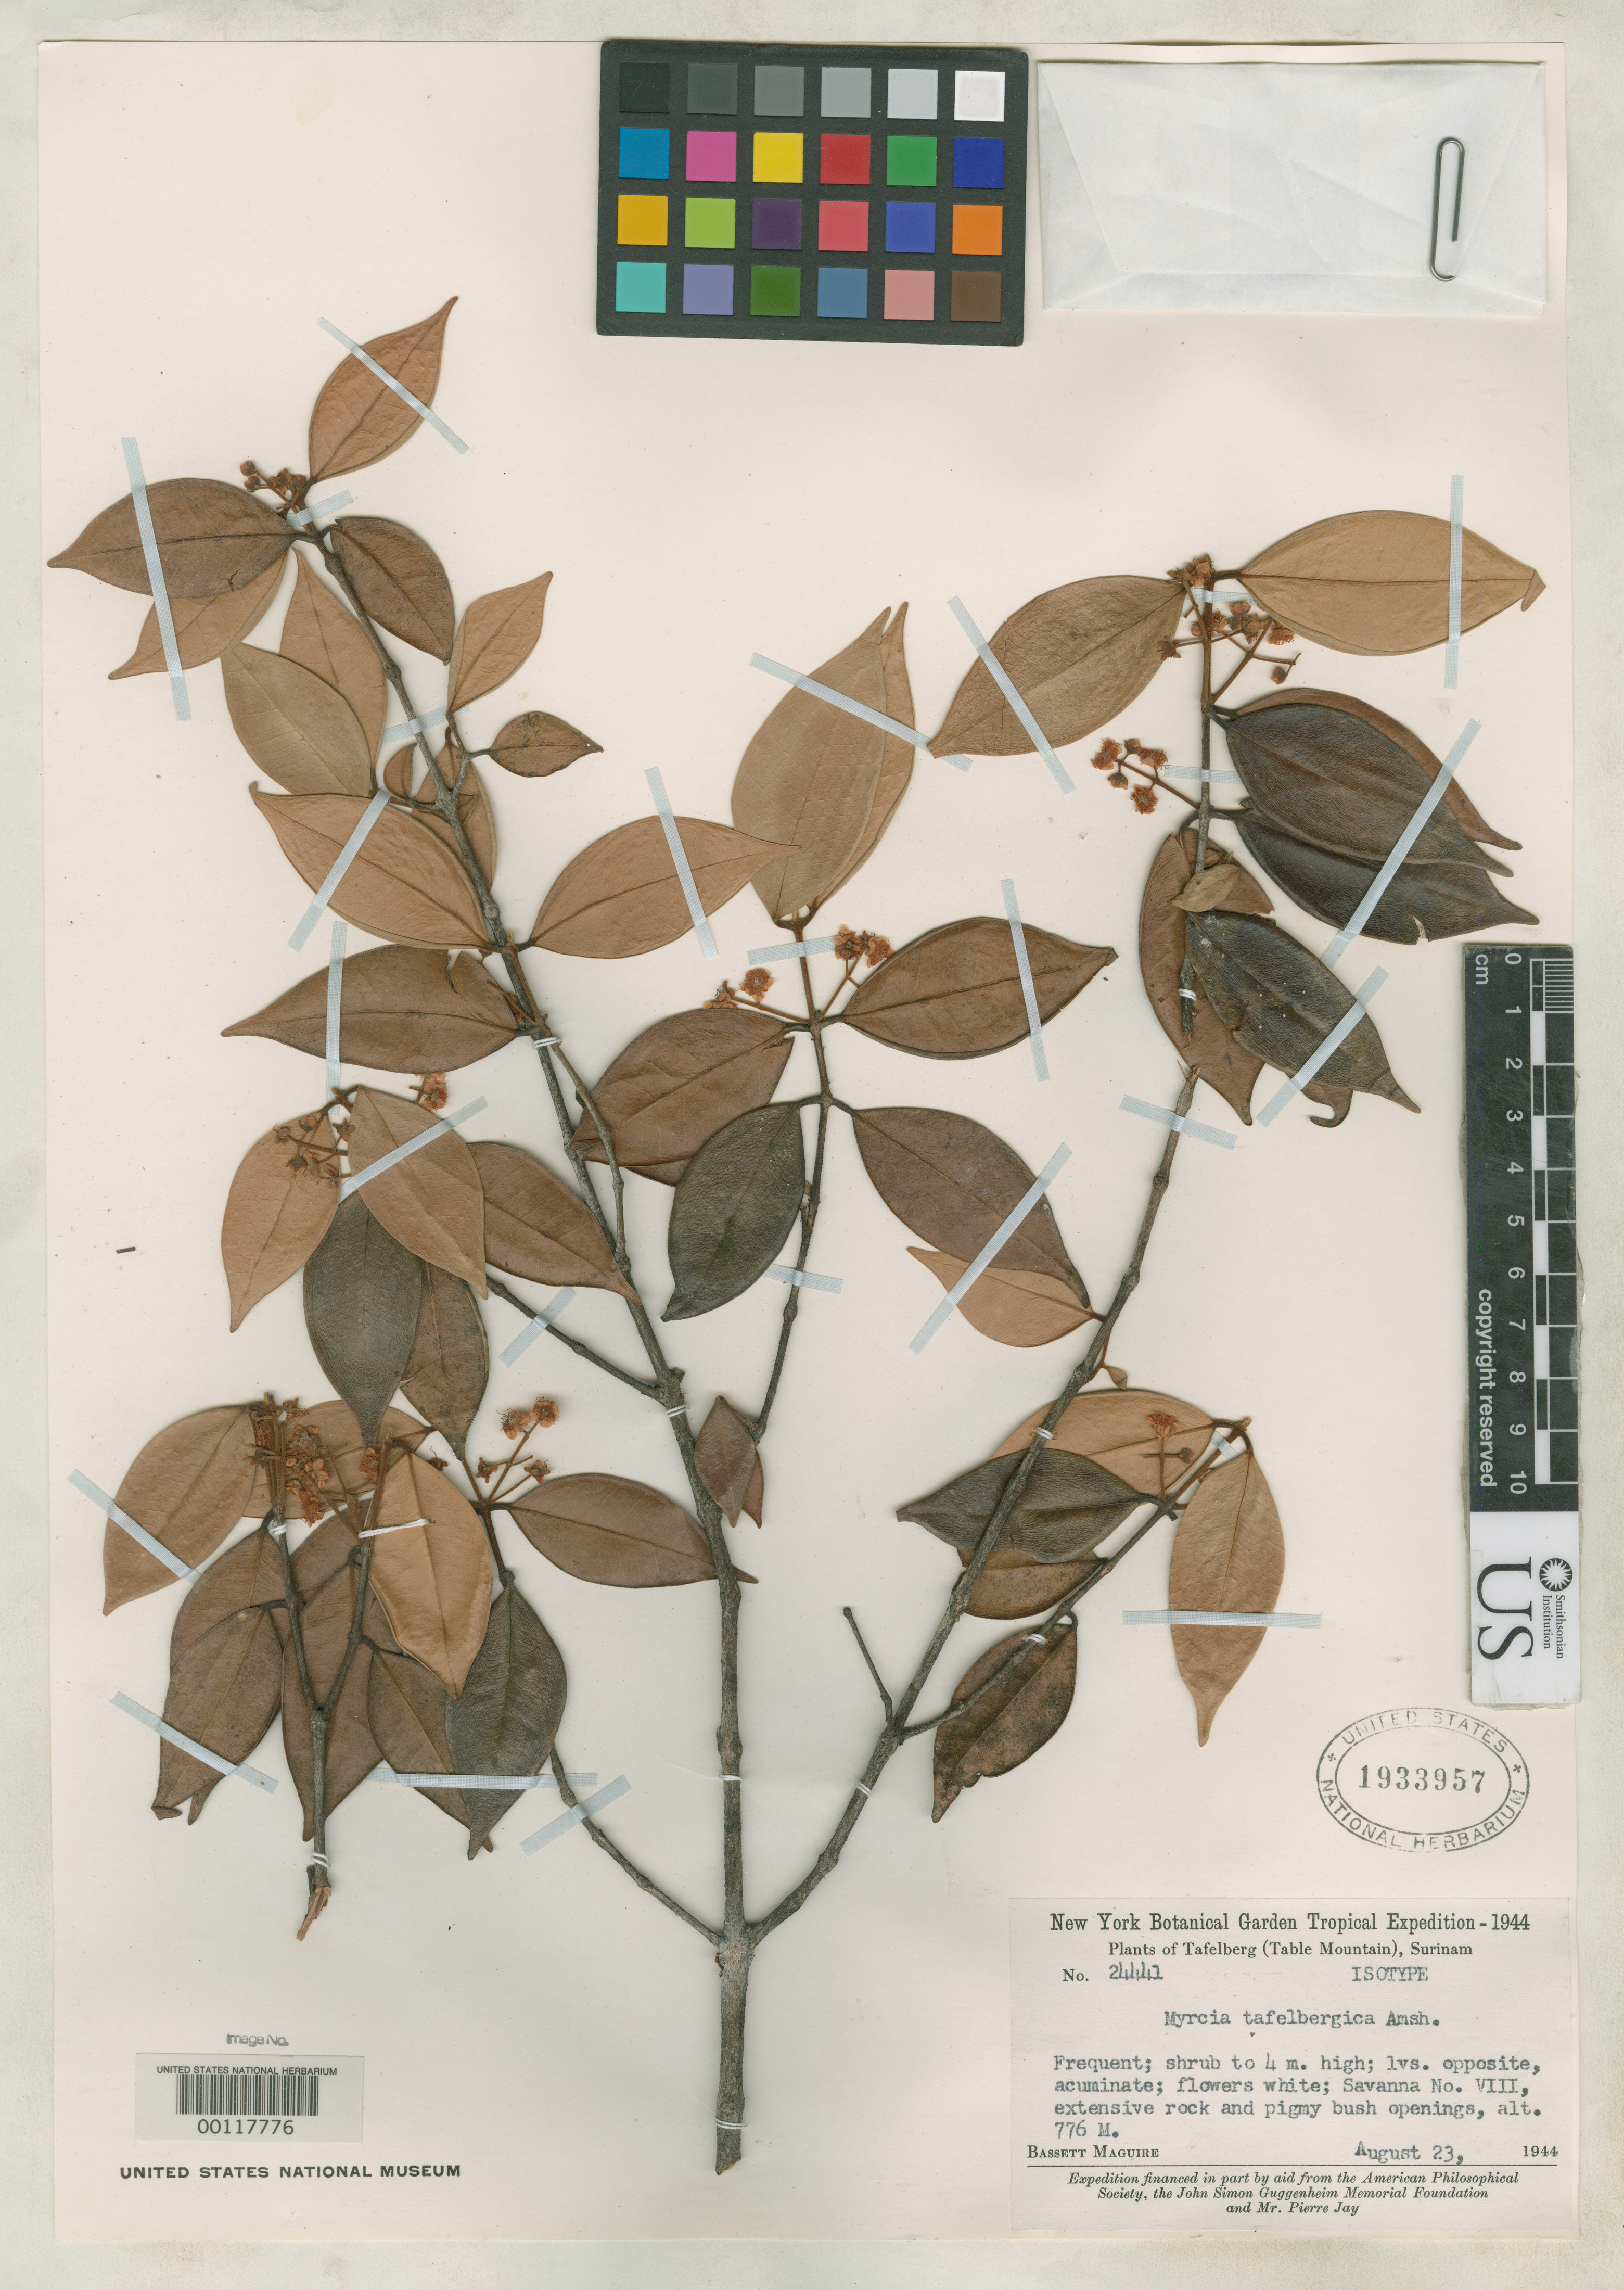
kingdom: Plantae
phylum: Tracheophyta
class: Magnoliopsida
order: Myrtales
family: Myrtaceae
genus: Myrcia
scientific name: Myrcia tafelbergica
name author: Amshoff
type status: Isotype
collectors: B. Maguire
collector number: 24441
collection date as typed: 23 Aug 1944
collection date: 1944-08-23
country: Suriname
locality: Tafelberg.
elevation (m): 776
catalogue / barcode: US 1933957